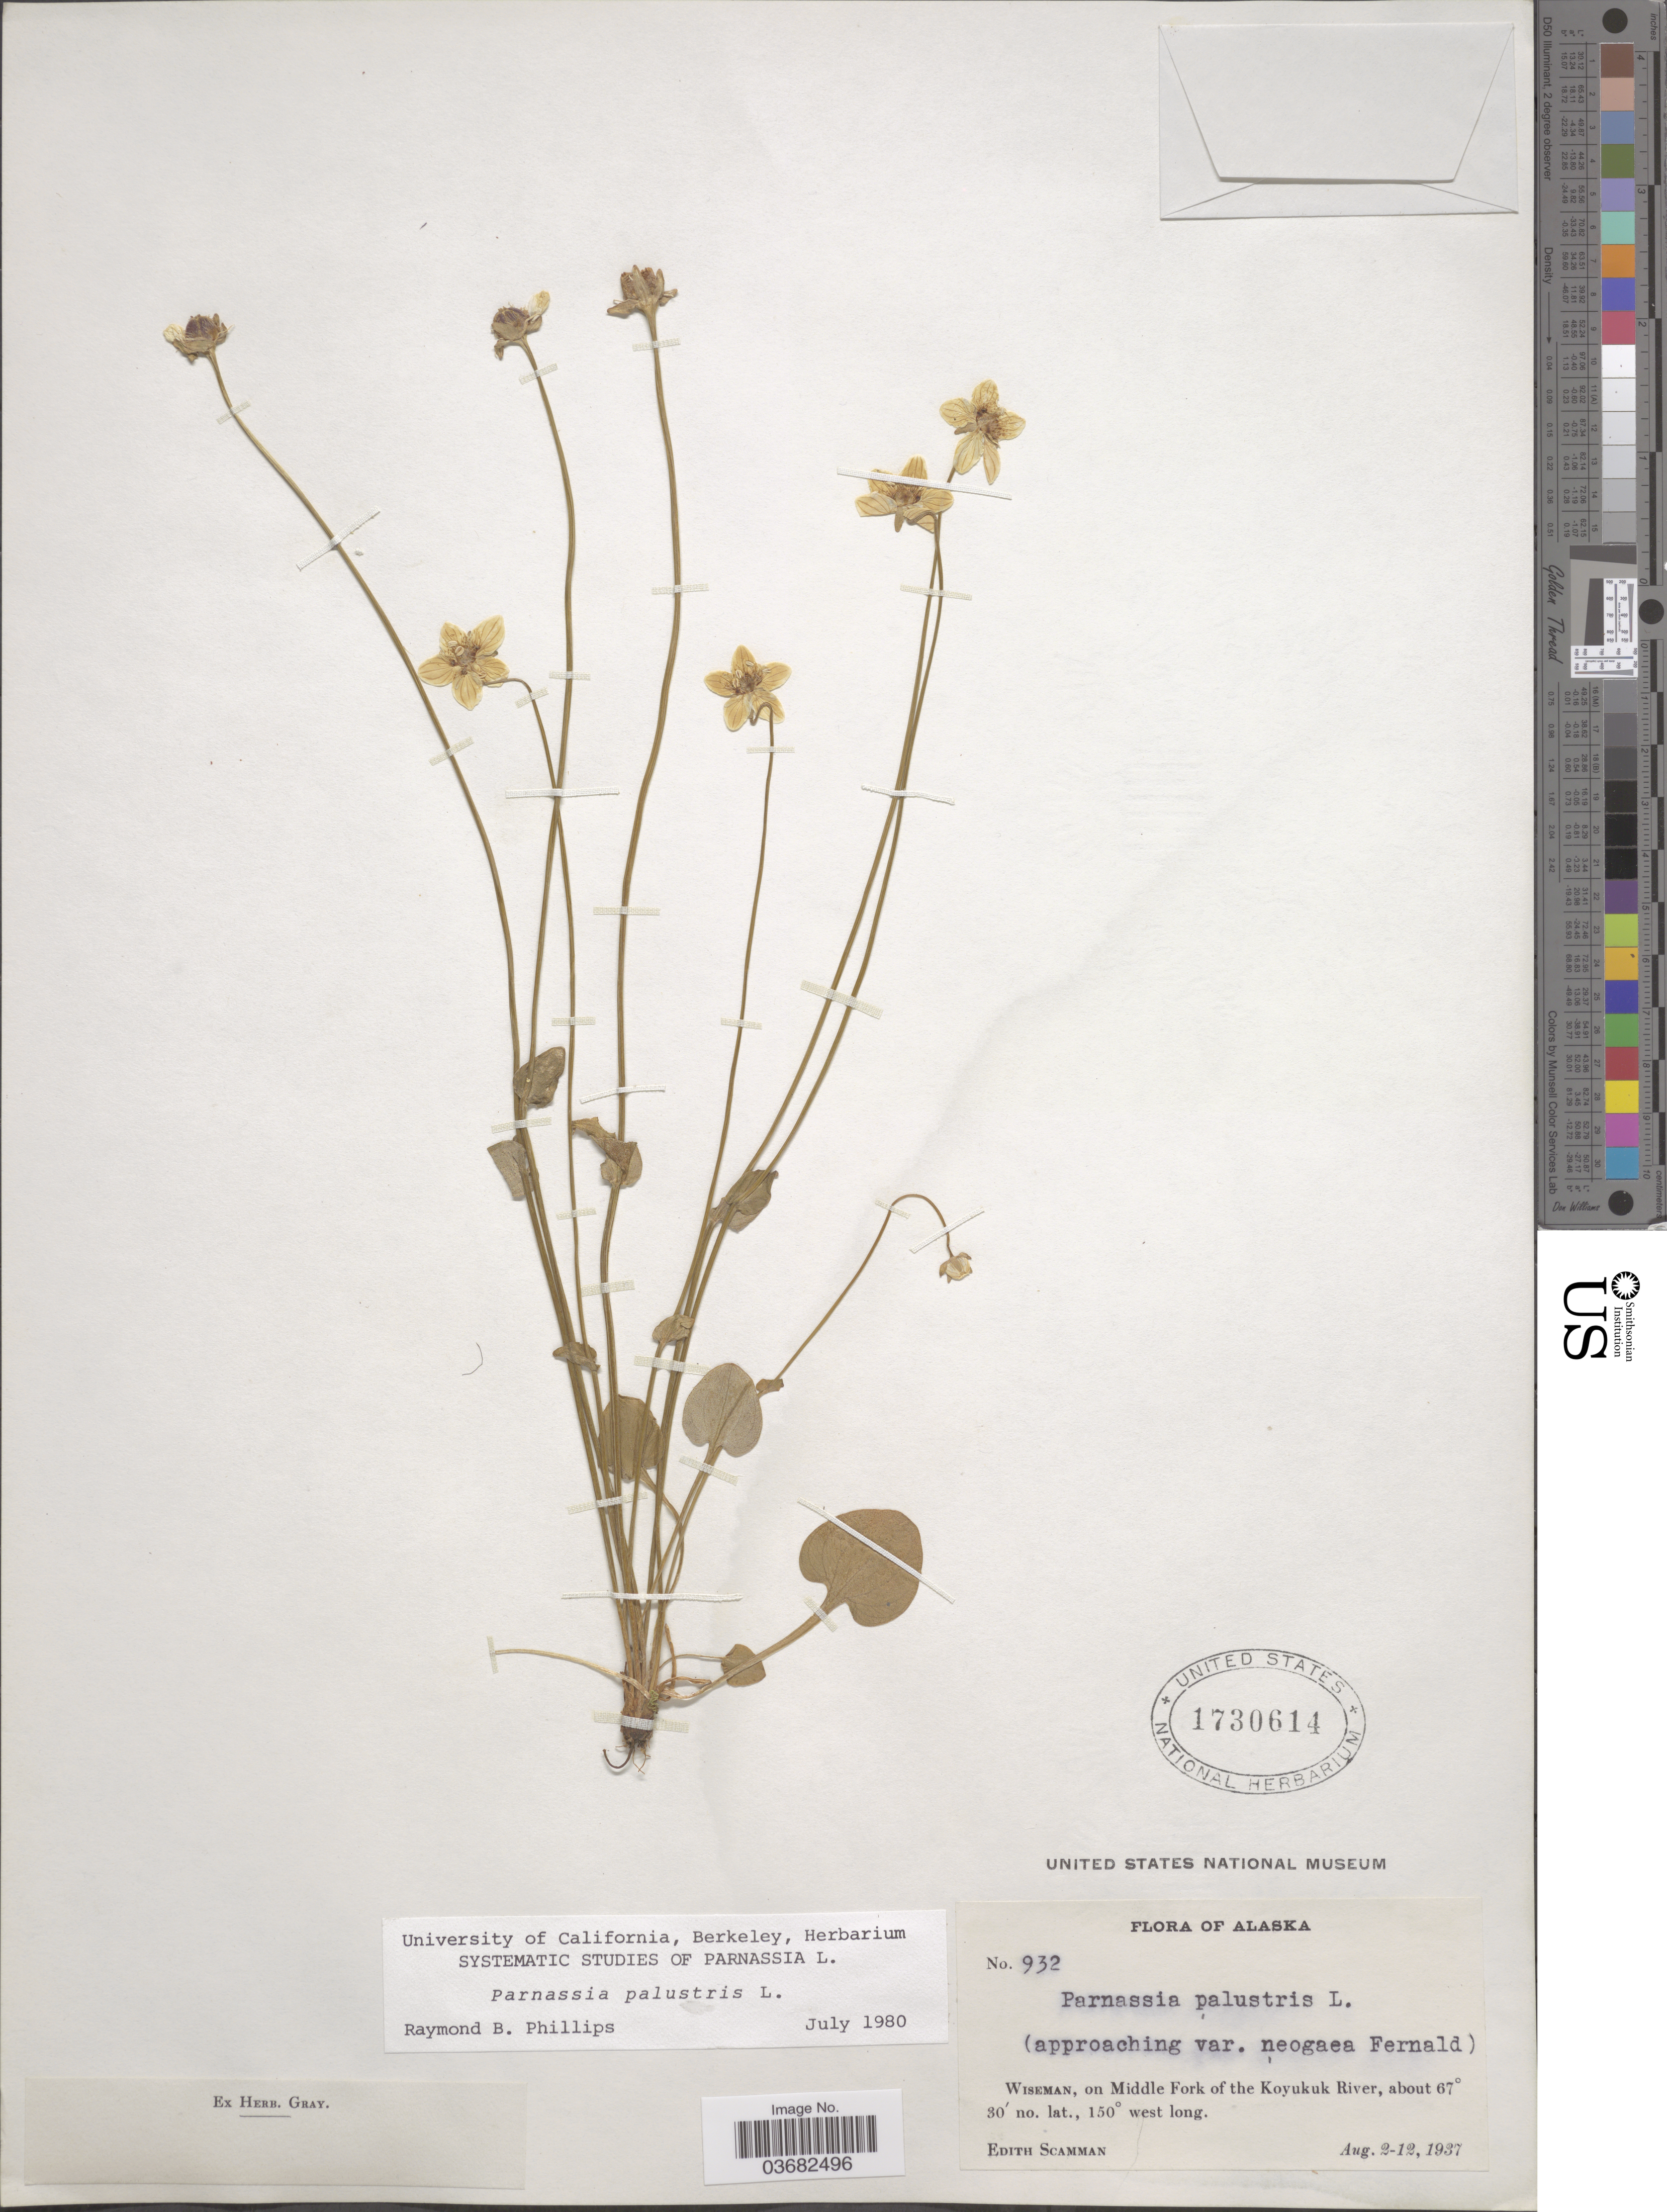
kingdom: Plantae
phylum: Tracheophyta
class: Magnoliopsida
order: Celastrales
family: Parnassiaceae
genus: Parnassia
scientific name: Parnassia palustris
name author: L.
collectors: E. Scamman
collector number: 932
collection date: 1937-08-02/1937-08-12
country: United States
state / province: Alaska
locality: Wiseman, on Middle Fork of the Koyukuk River.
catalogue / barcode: US 1730614